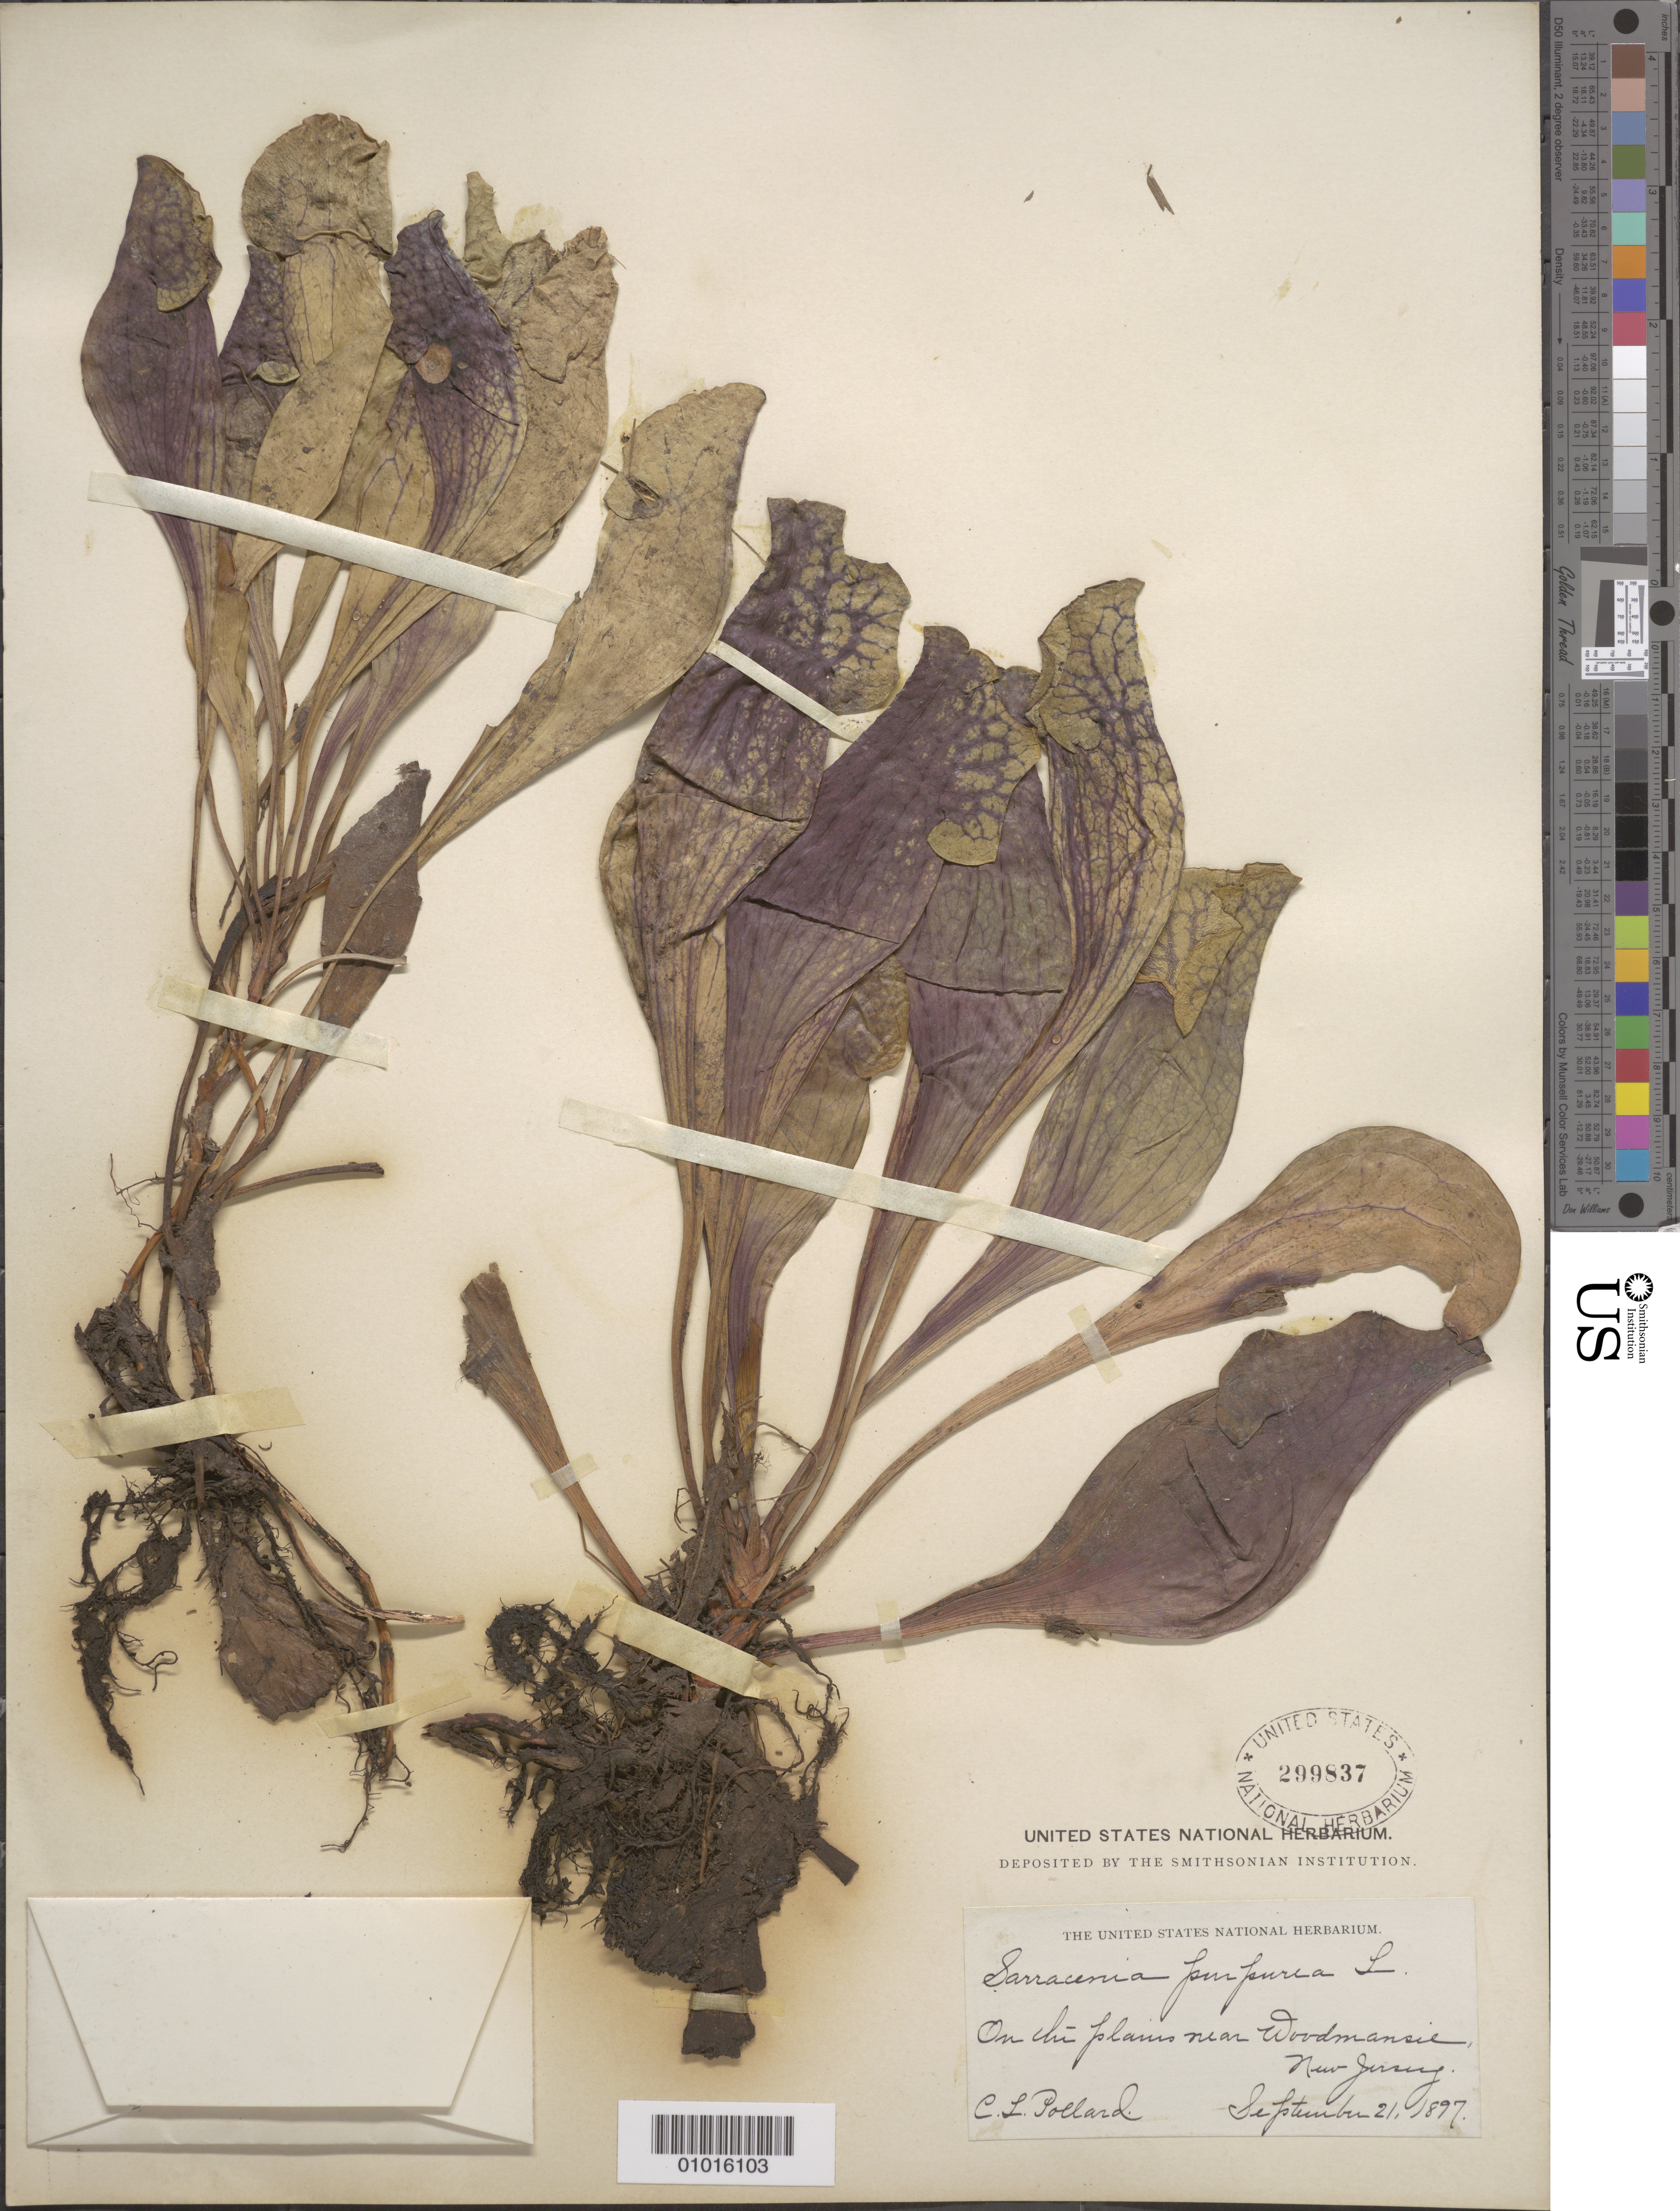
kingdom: Plantae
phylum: Tracheophyta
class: Magnoliopsida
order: Ericales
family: Sarraceniaceae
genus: Sarracenia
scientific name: Sarracenia purpurea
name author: L.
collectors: C. L. Pollard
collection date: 1897-09-21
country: United States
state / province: New Jersey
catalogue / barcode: US 299837